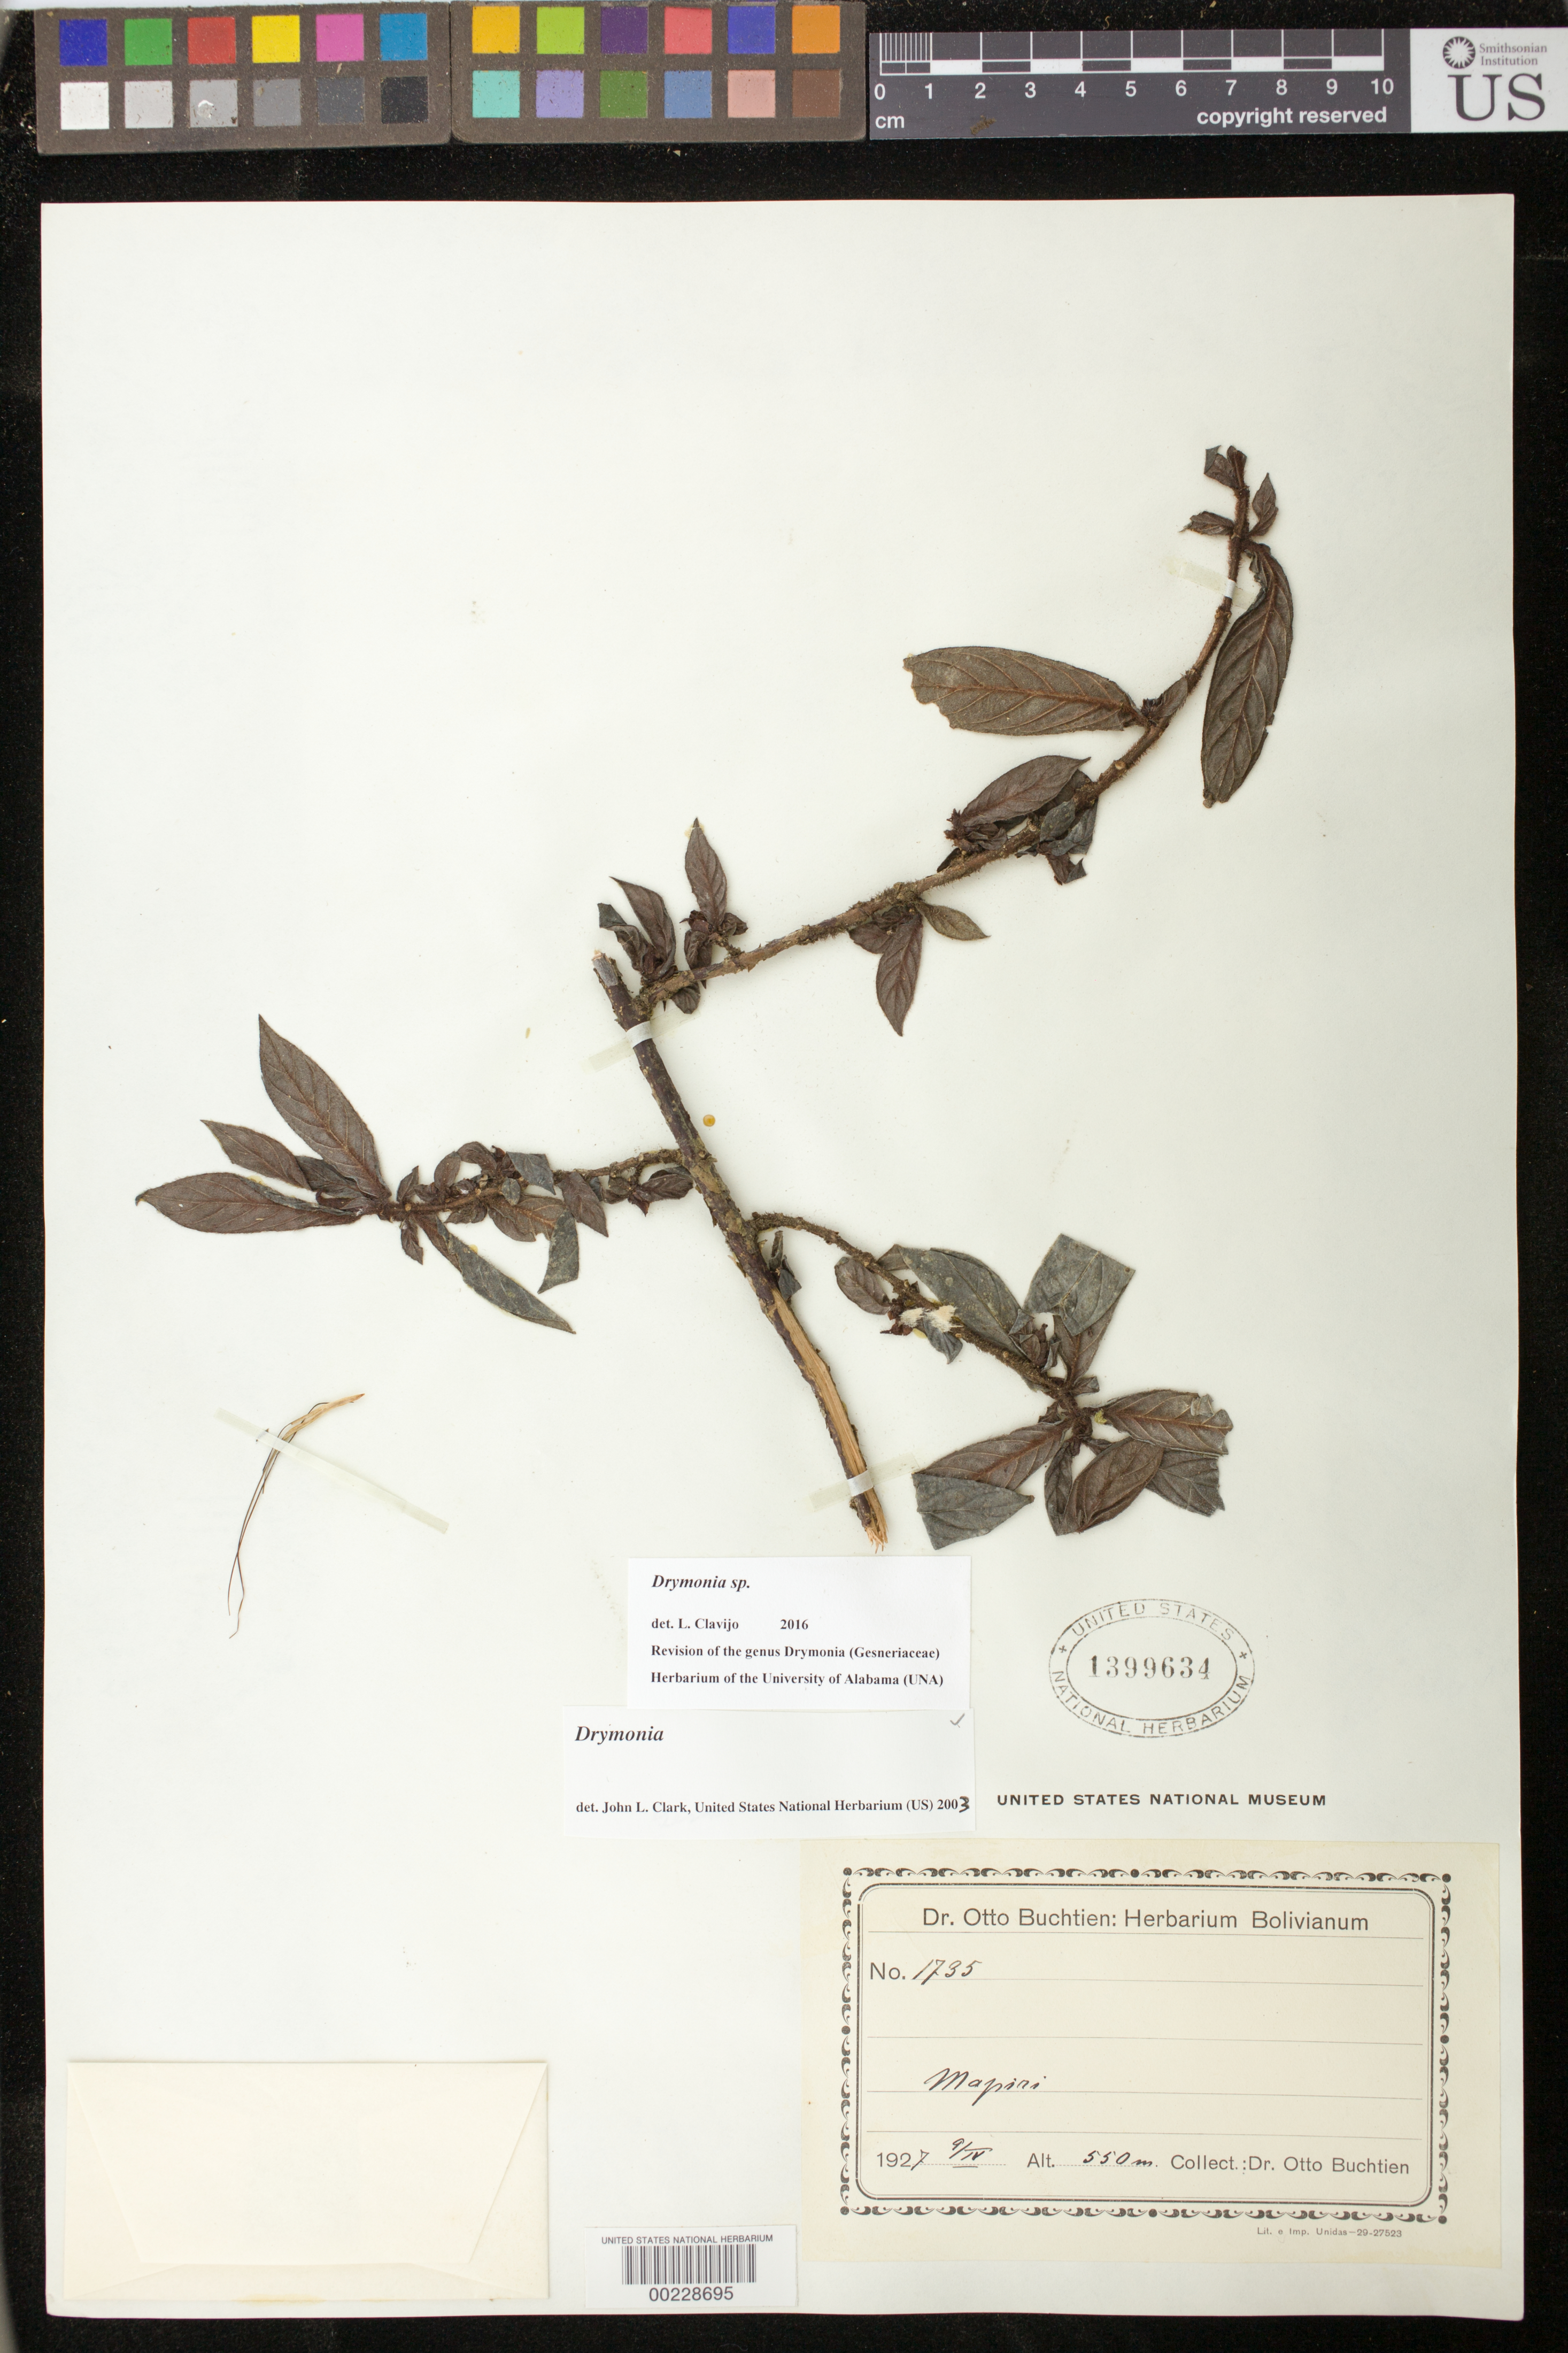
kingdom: Plantae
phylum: Tracheophyta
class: Magnoliopsida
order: Lamiales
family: Gesneriaceae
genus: Columnea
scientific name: Columnea sp.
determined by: Clark, J. L., (SEL), The Marie Selby Botanical Garden (UNITED STATES)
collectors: O. Buchtien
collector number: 1735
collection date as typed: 09 Apr 1927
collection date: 1927-04-09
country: Bolivia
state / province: La Paz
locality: Mapiri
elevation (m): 550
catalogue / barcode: US 1399634